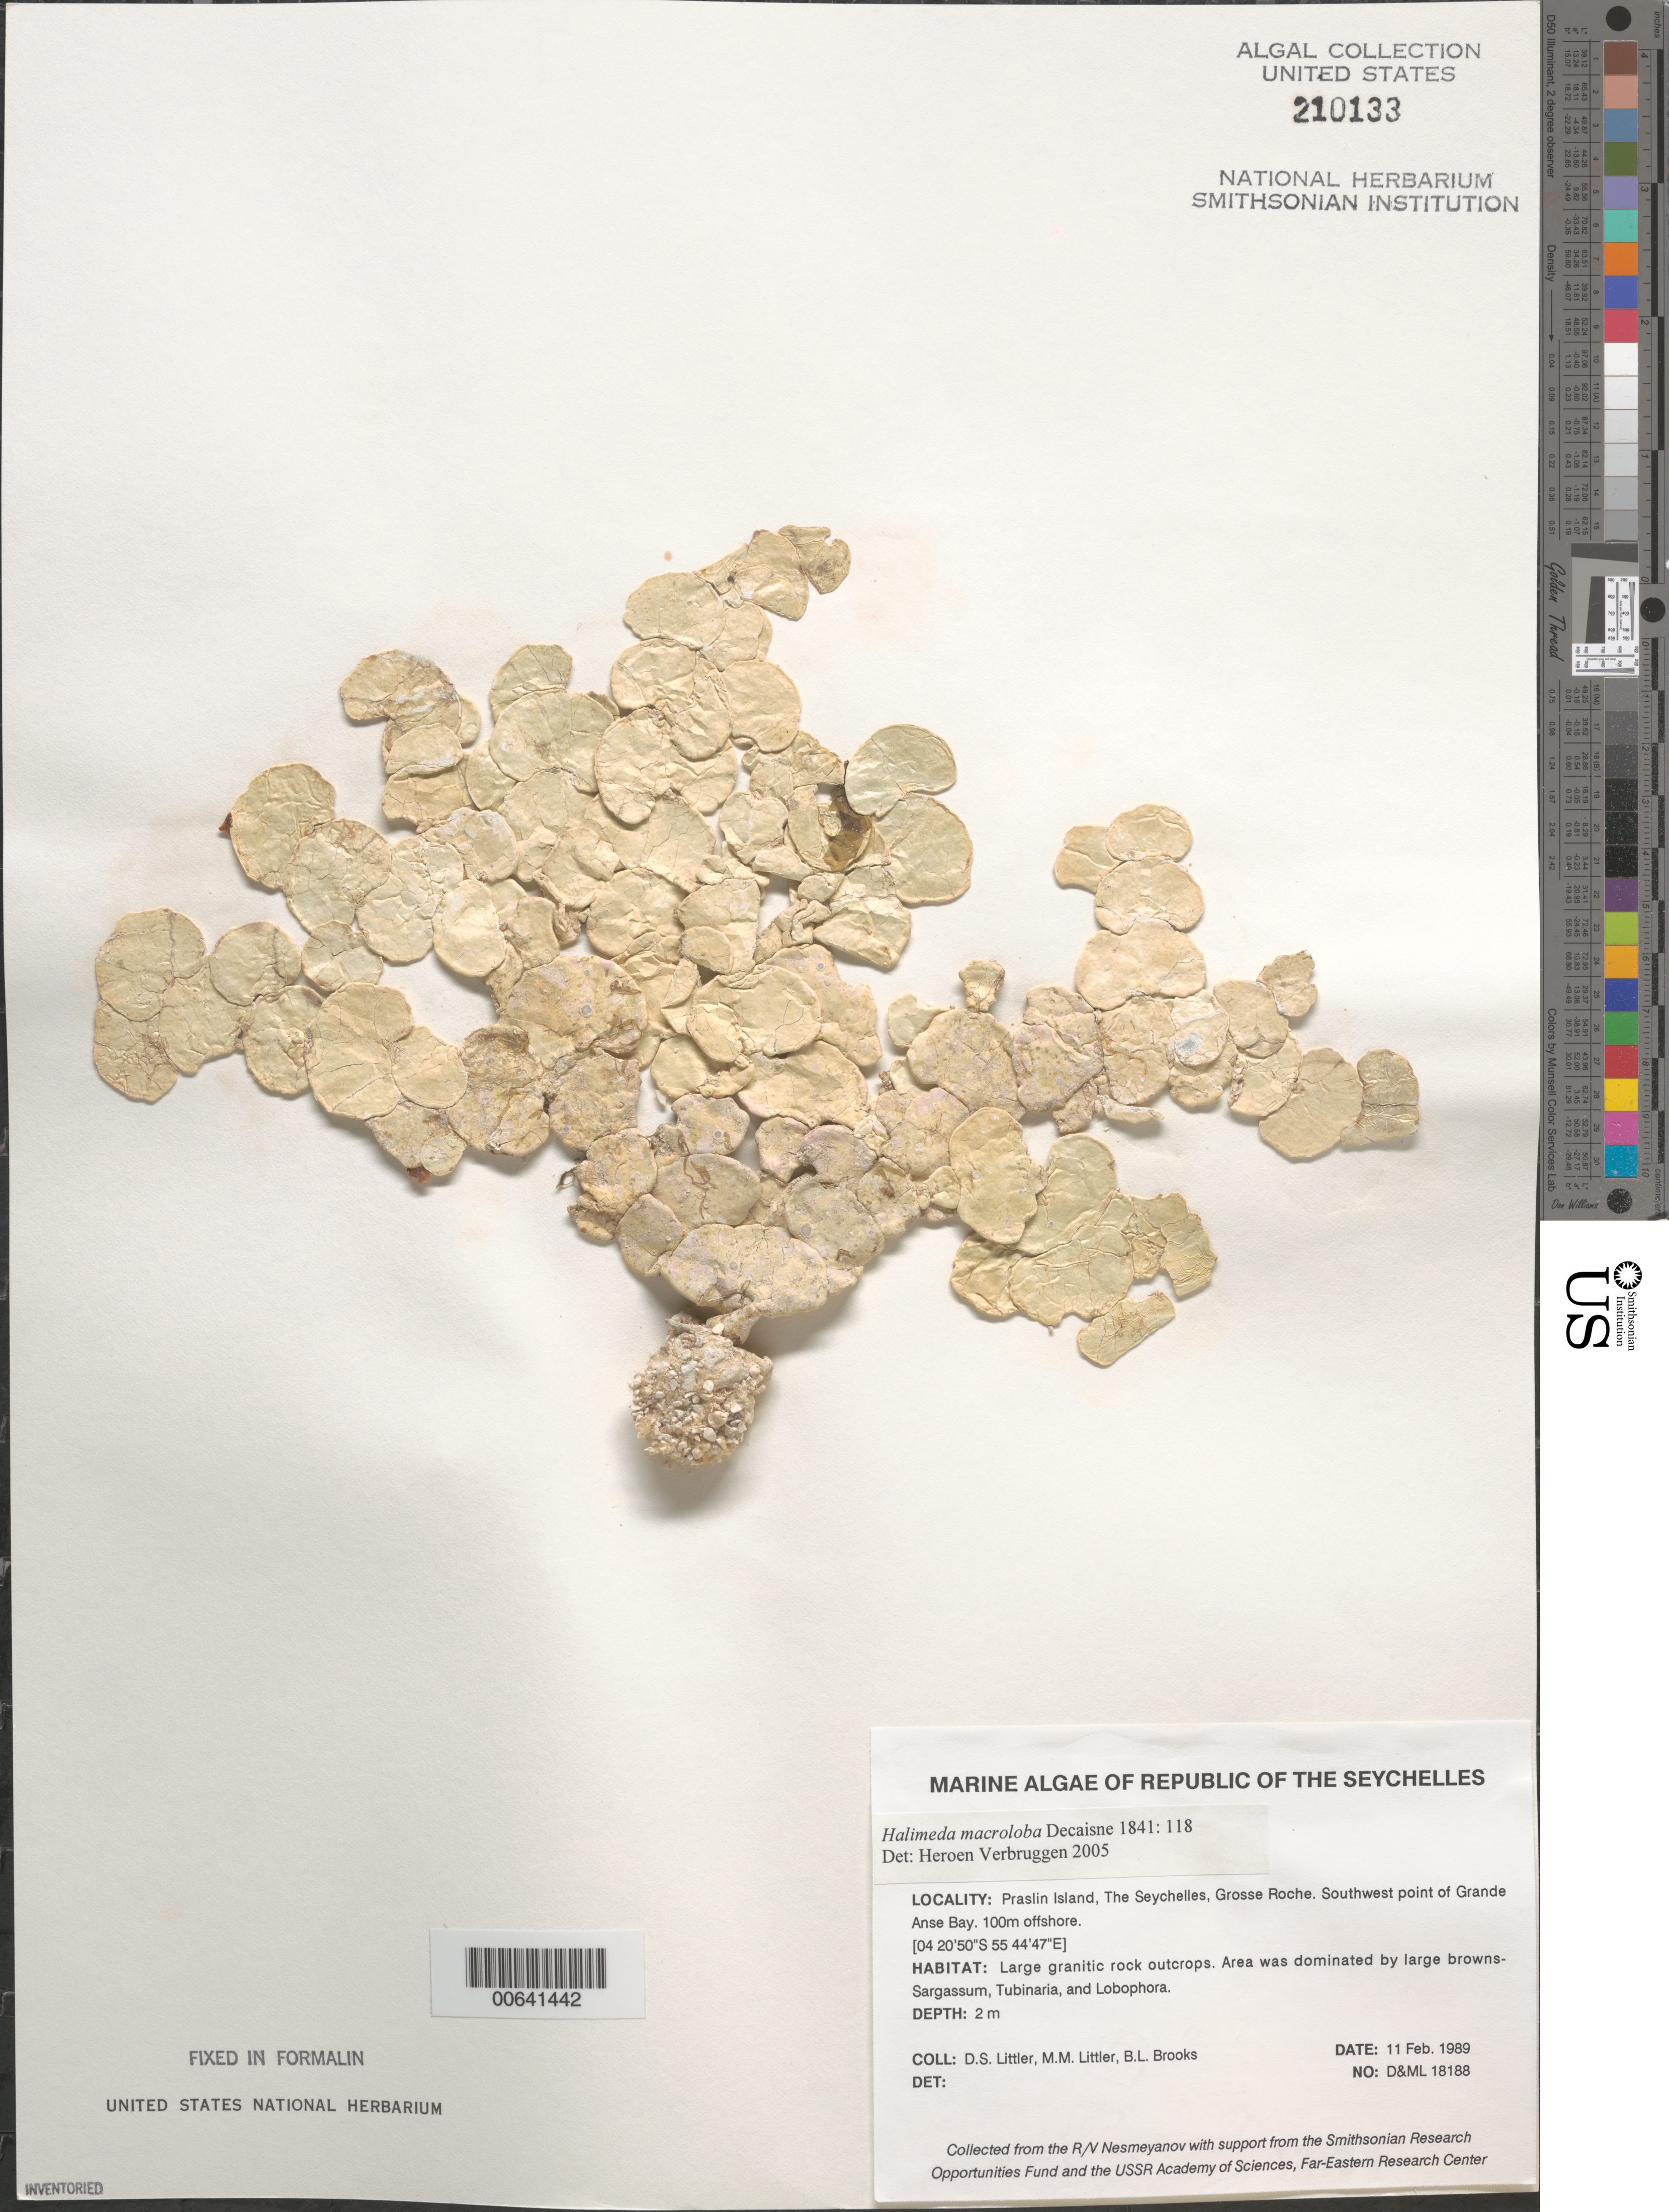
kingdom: Plantae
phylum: Chlorophyta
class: Ulvophyceae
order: Bryopsidales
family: Halimedaceae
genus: Halimeda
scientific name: Halimeda macroloba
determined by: Verbruggen, H.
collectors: D. S. Littler, M. M. Littler & B. Brooks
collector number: D&ML 18188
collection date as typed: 11 Feb 1989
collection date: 1989-02-11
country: Seychelles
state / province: Grand Anse Praslin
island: Praslin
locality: Grosse Roche, 100 m off southwest point of Grande Anse Bay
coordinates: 04 20'50"S, 55 44'47"E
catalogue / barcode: US 210133